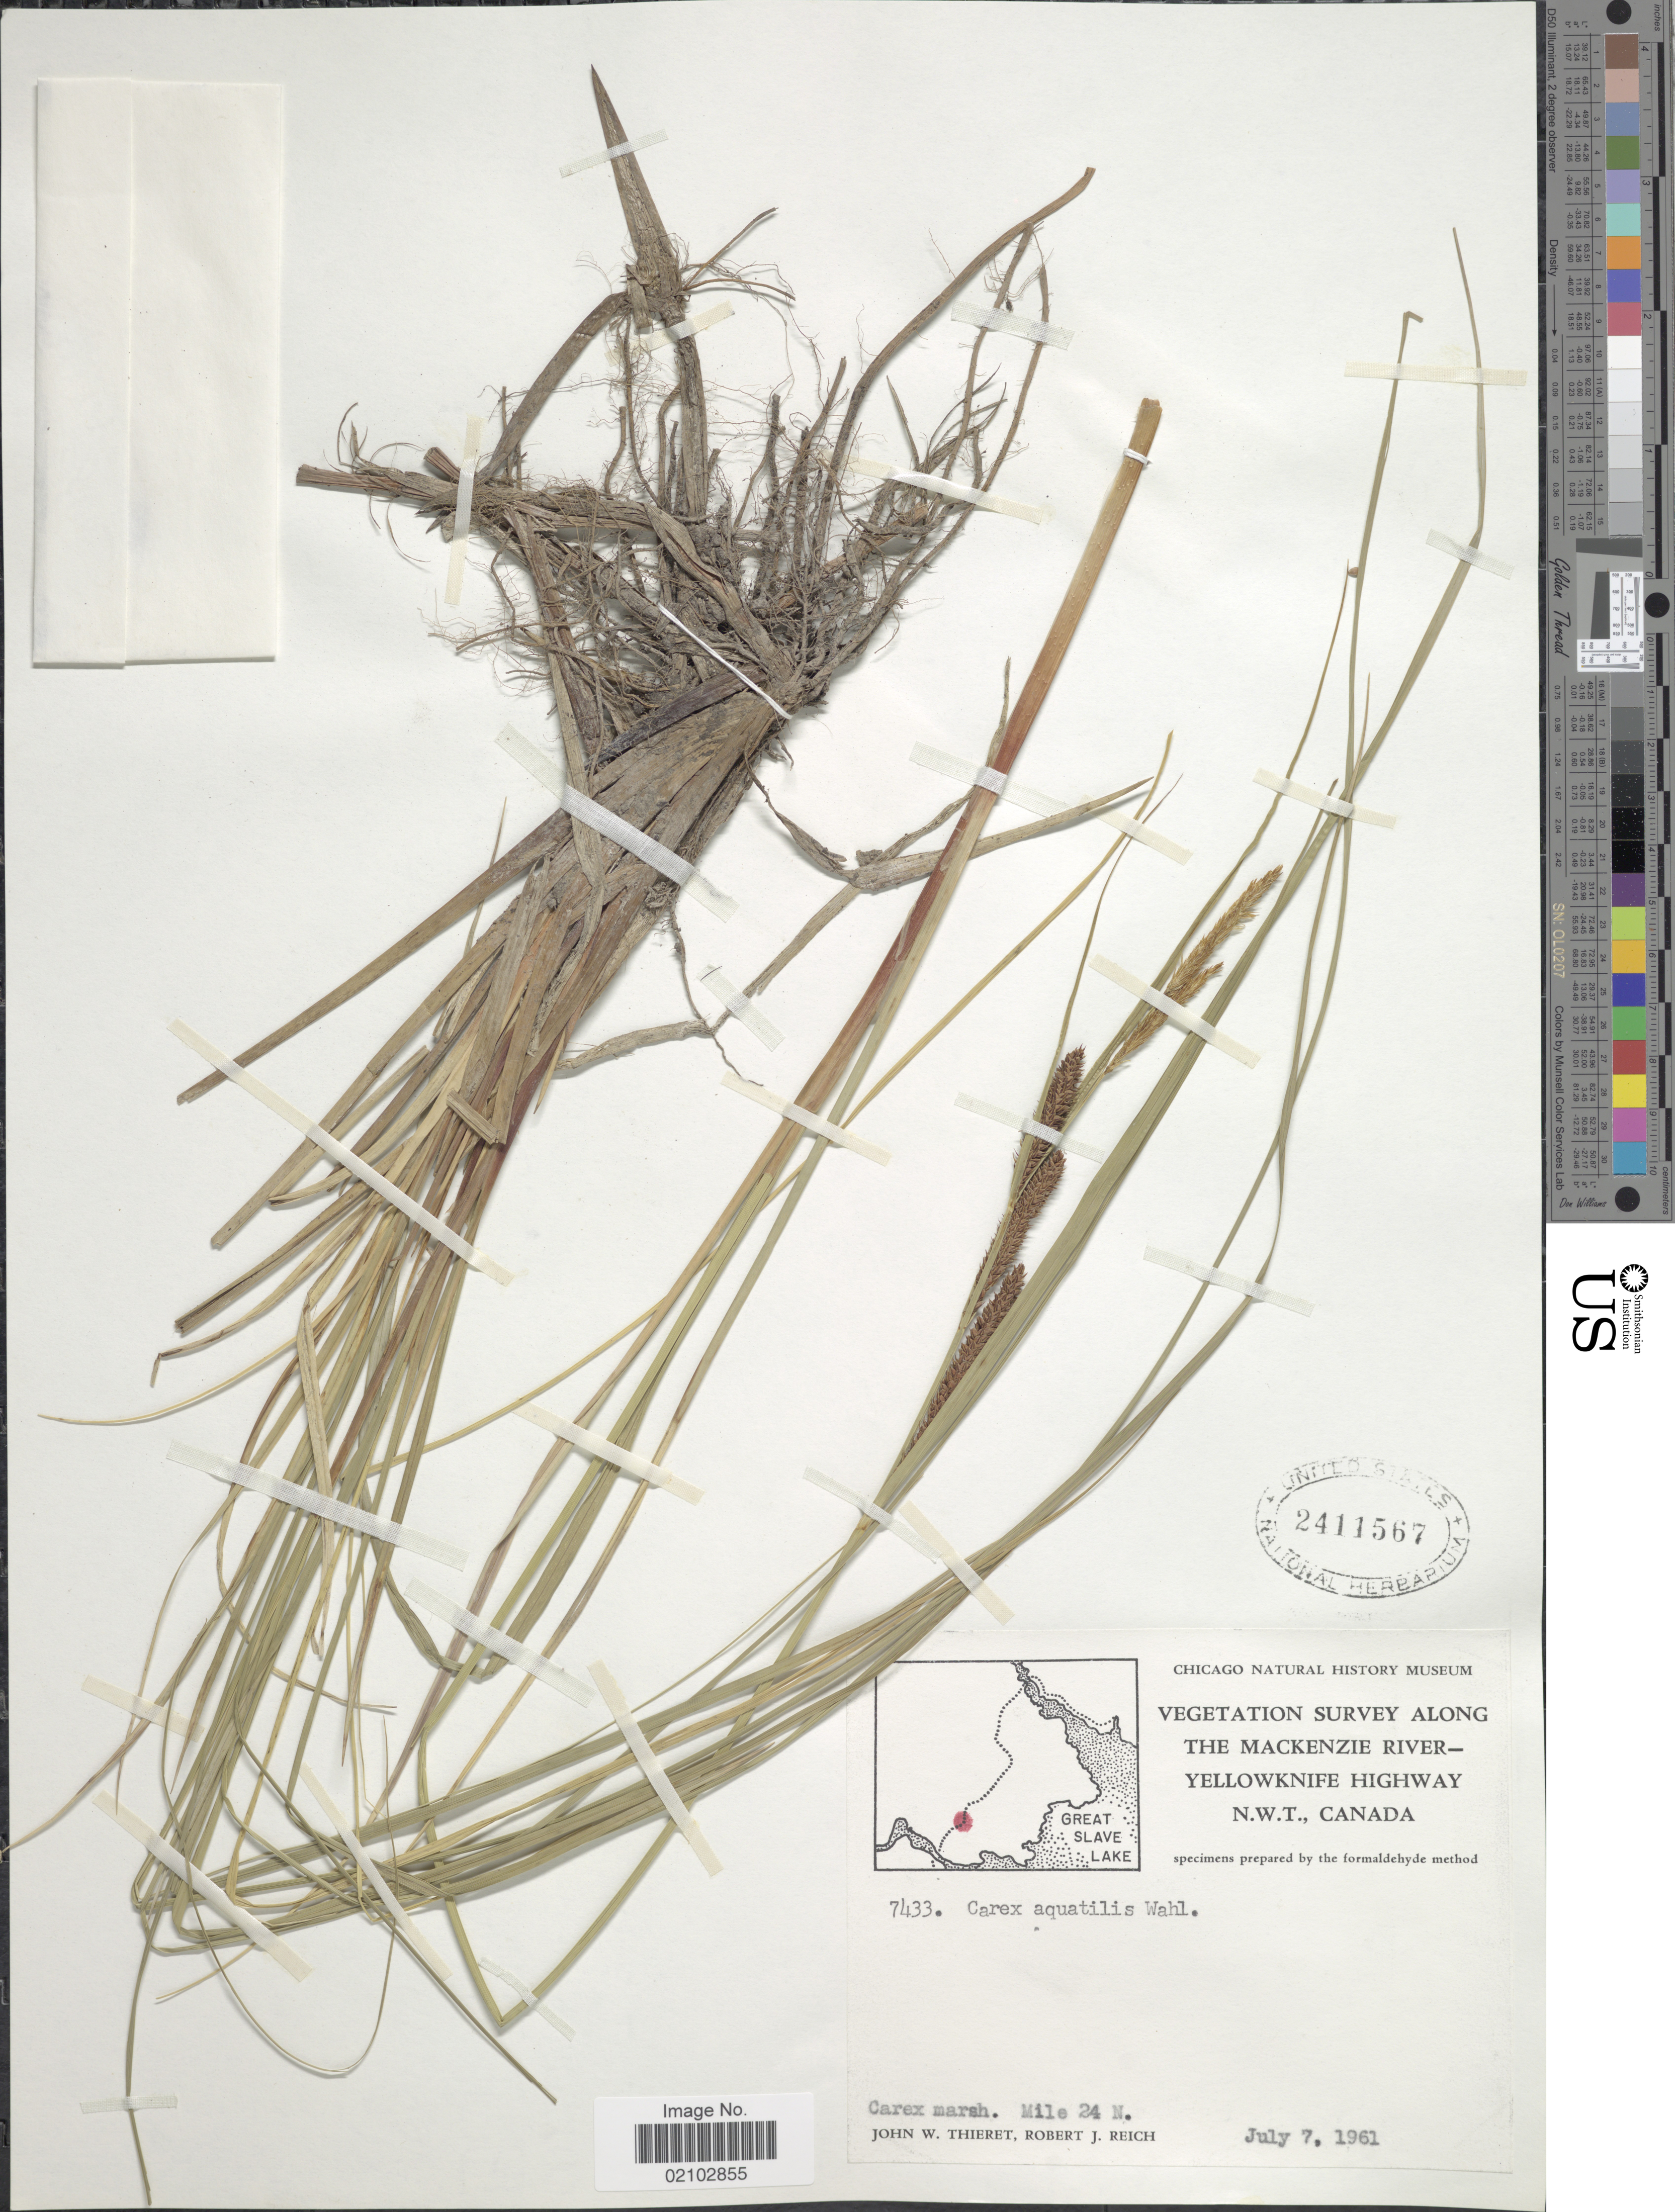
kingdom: Plantae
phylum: Tracheophyta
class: Liliopsida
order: Poales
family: Cyperaceae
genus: Carex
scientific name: Carex aquatilis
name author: Wahlenb.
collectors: J. W. Thieret & R. Reich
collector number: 7433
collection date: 1961-07-07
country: Canada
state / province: Northwest Territories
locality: Along the Mackenzie River-Yellowknife Highway, Carex marsh, Mile 24 N.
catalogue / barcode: US 2411567